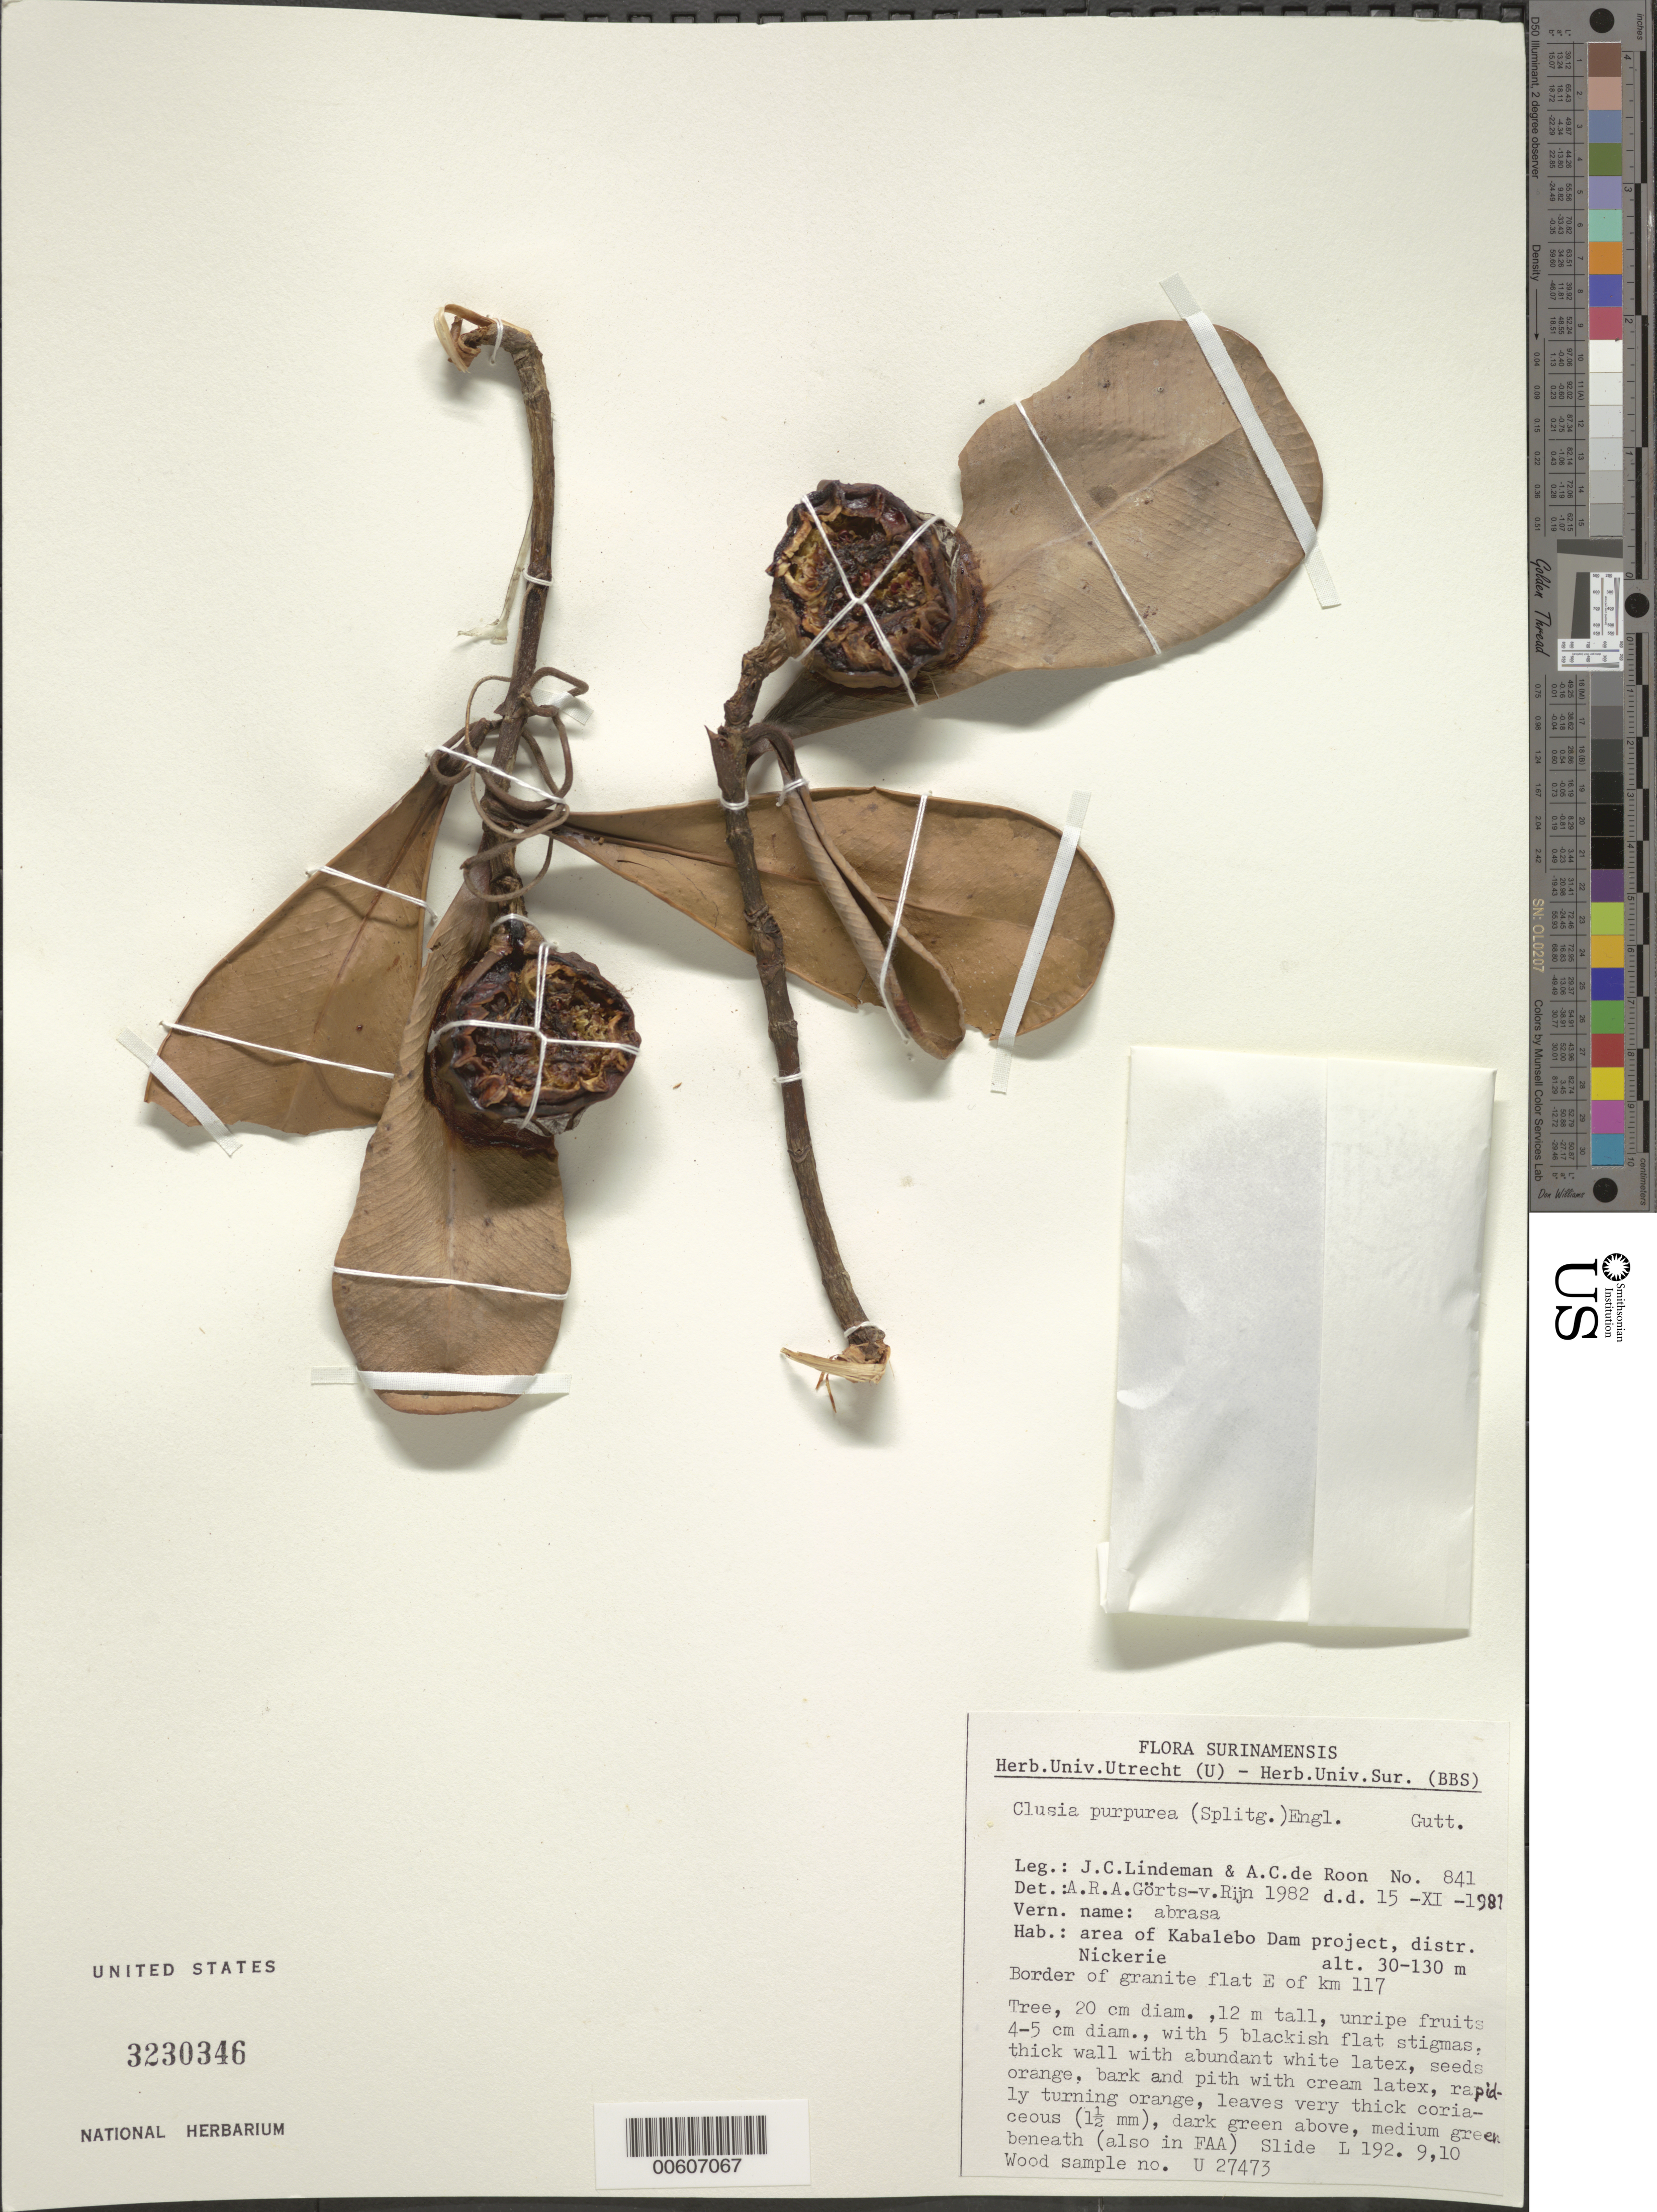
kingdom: Plantae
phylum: Tracheophyta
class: Magnoliopsida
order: Malpighiales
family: Clusiaceae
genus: Clusia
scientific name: Clusia purpurea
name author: (Splitg.) Engl.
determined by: Görts-van Rijn, A. R. A.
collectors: J. C. Lindeman & A. de Roon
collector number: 81 841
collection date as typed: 15-Nov-81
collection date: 1981-11-15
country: Suriname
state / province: Nickerie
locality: Kabalebo Dam project area, east of km 117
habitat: Border of granite flat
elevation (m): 30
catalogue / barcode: US 3230346